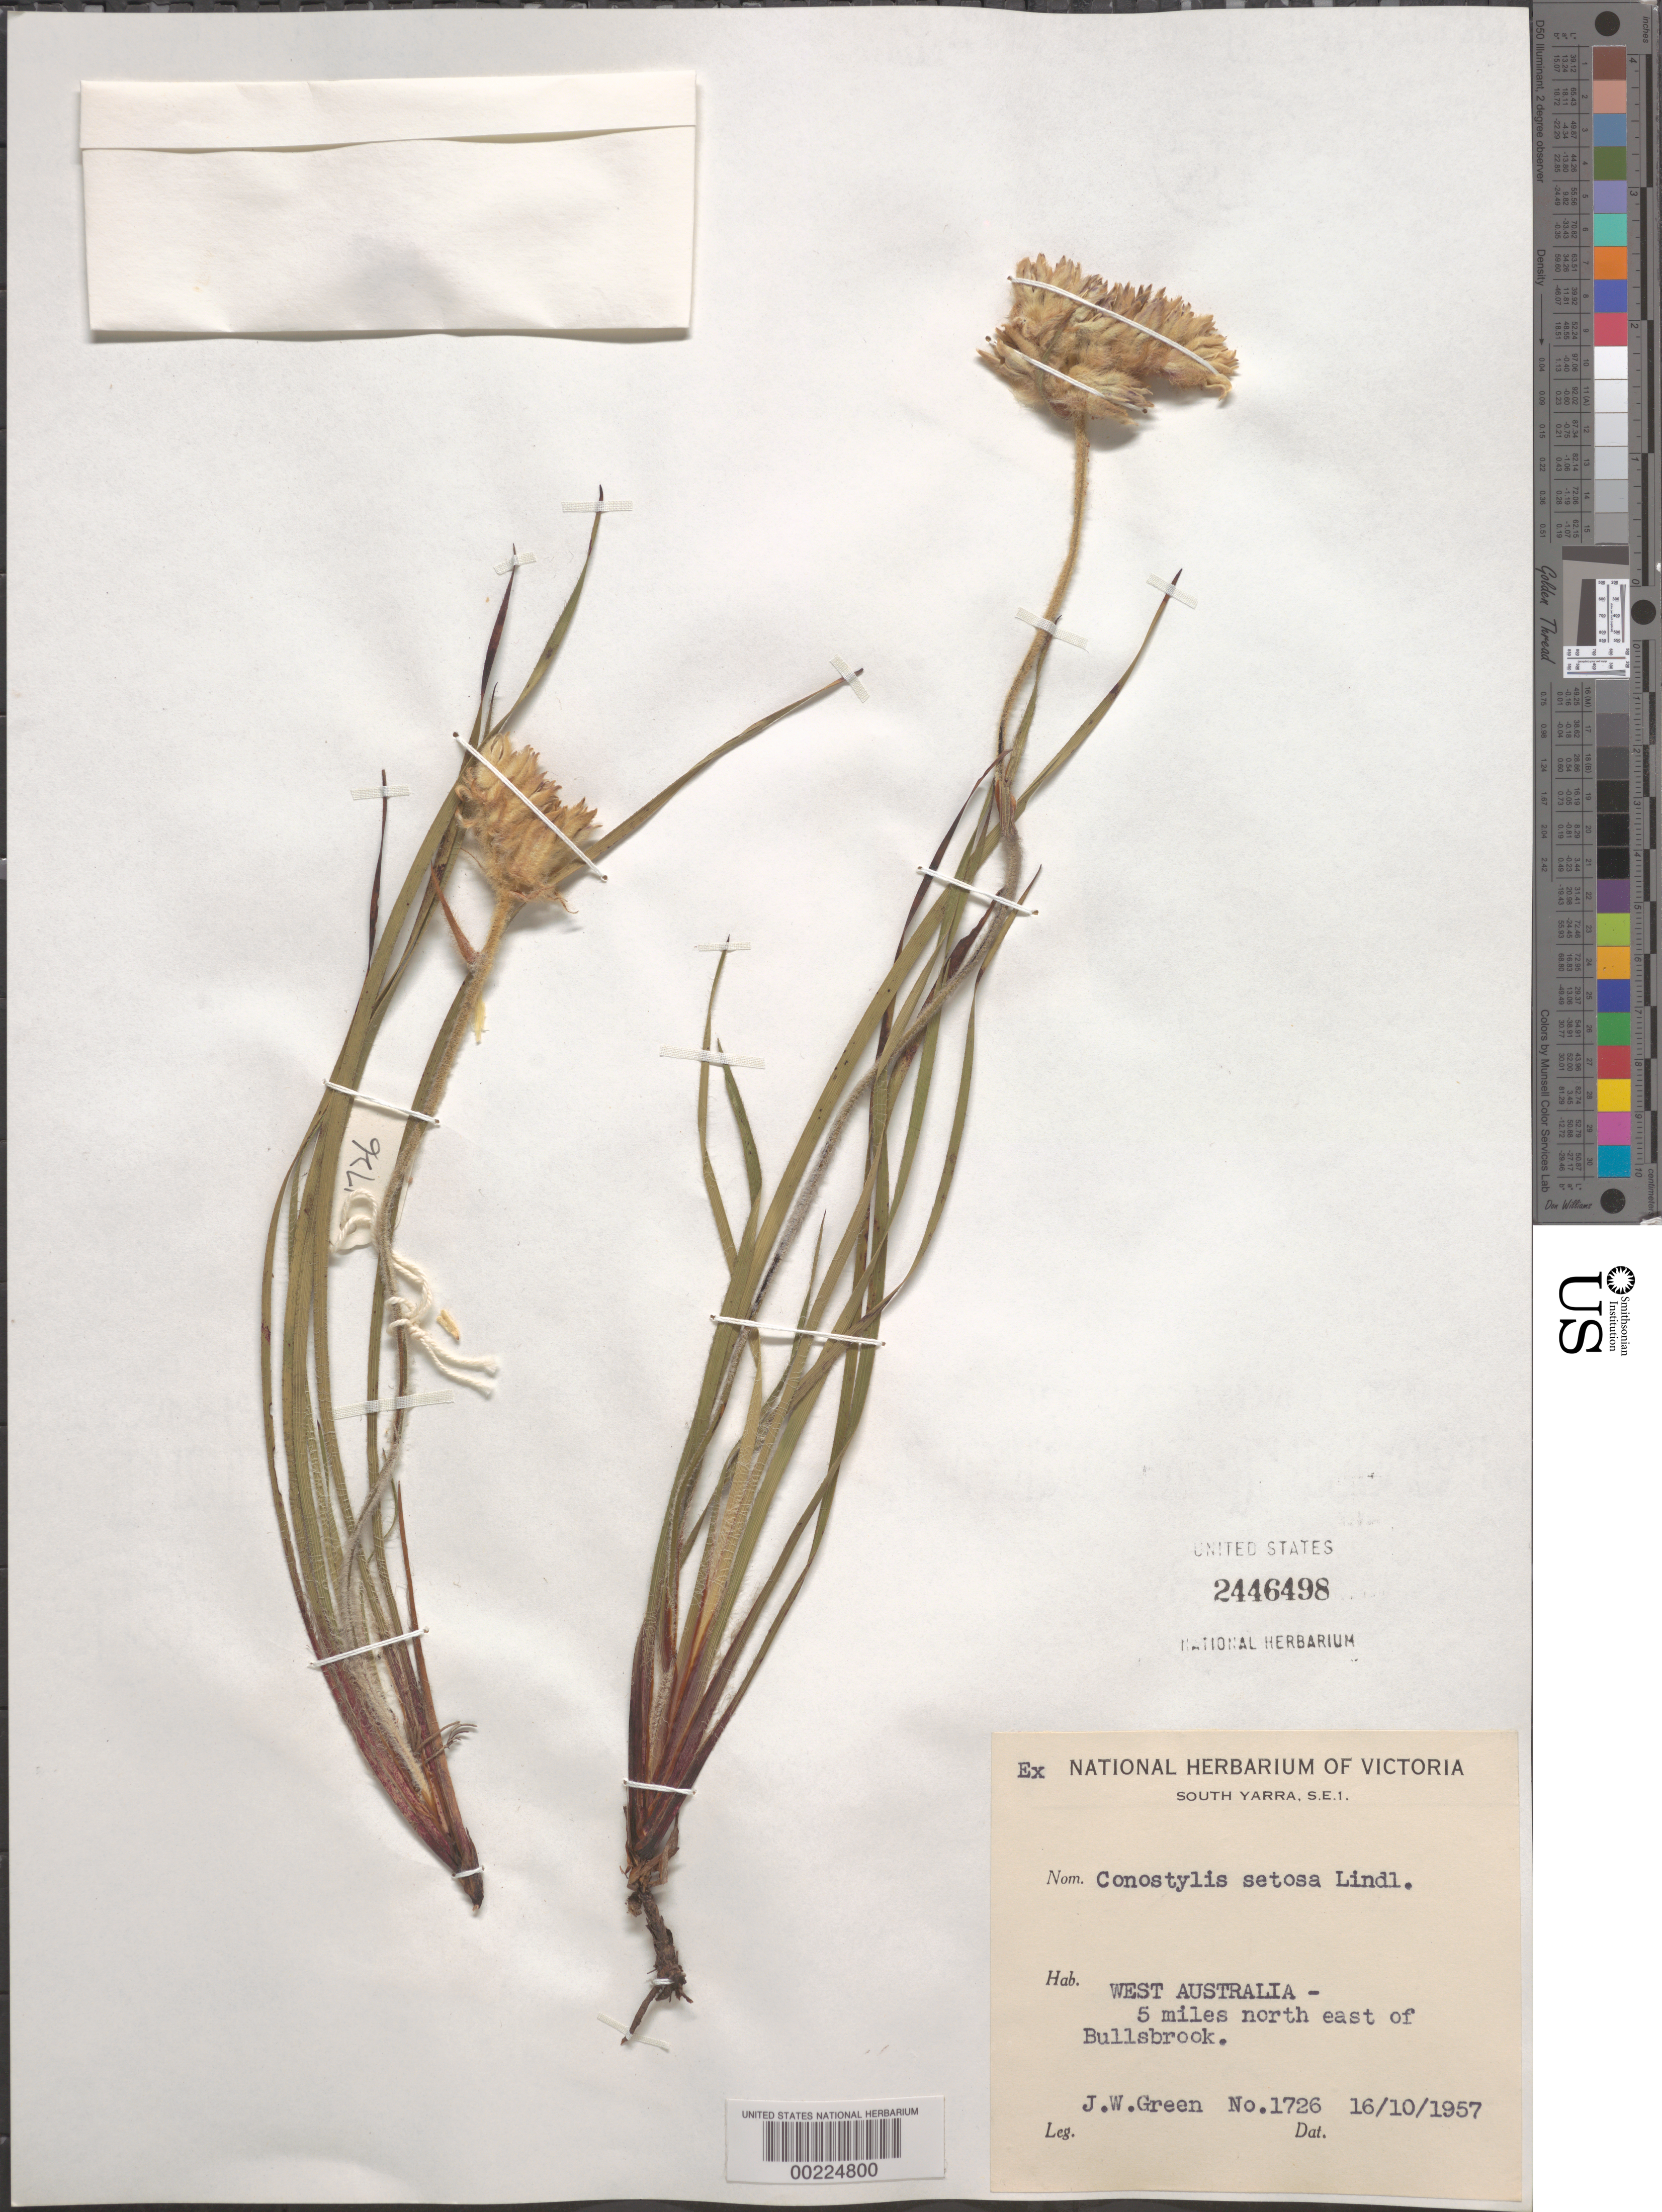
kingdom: Plantae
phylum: Tracheophyta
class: Liliopsida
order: Commelinales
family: Haemodoraceae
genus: Conostylis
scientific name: Conostylis setosa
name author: Lindl.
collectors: J. Green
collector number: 1726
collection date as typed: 16 Oct 1957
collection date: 1957-10-16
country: Australia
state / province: Western Australia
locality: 5 mi ne of bullsbrook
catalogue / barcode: US 2446498